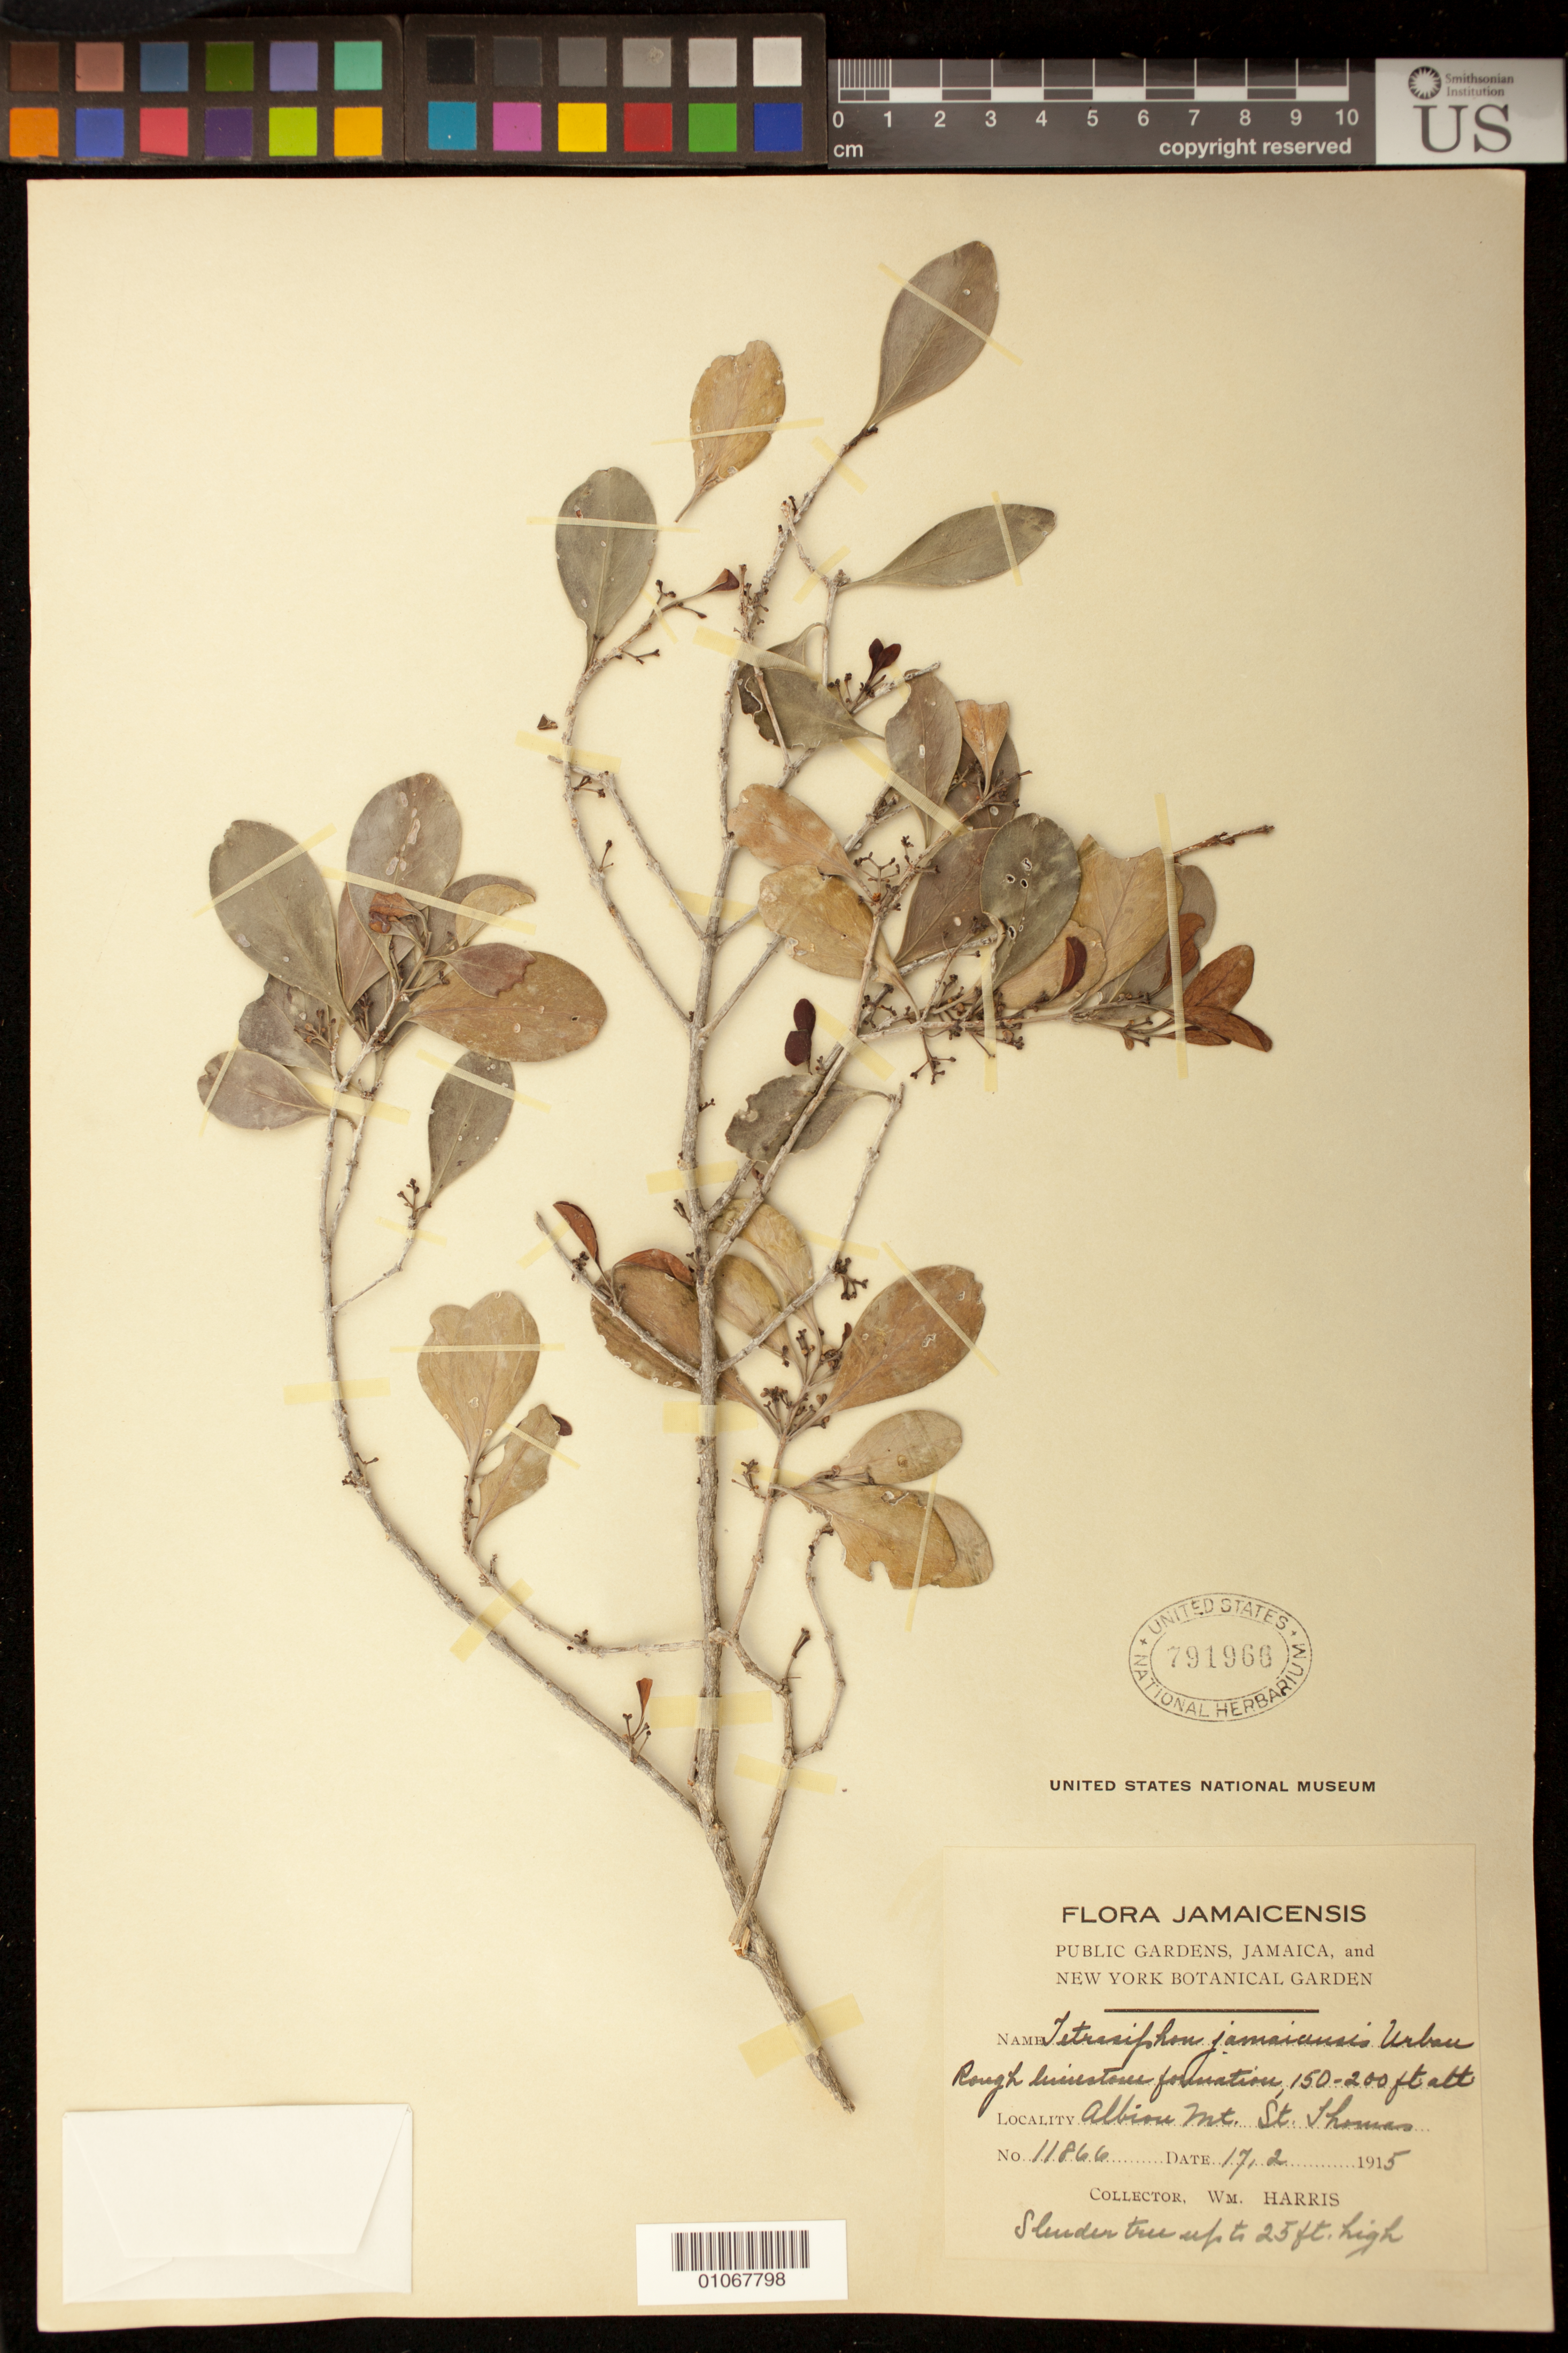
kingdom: Plantae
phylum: Tracheophyta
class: Magnoliopsida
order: Celastrales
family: Celastraceae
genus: Tetrasiphon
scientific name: Tetrasiphon jamaicensis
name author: Urb.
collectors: W. Harris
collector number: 11866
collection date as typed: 17 Feb 1915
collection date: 1915-02-17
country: Jamaica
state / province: Saint Thomas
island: Jamaica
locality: Rough limestone formation.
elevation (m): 46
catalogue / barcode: US 791966